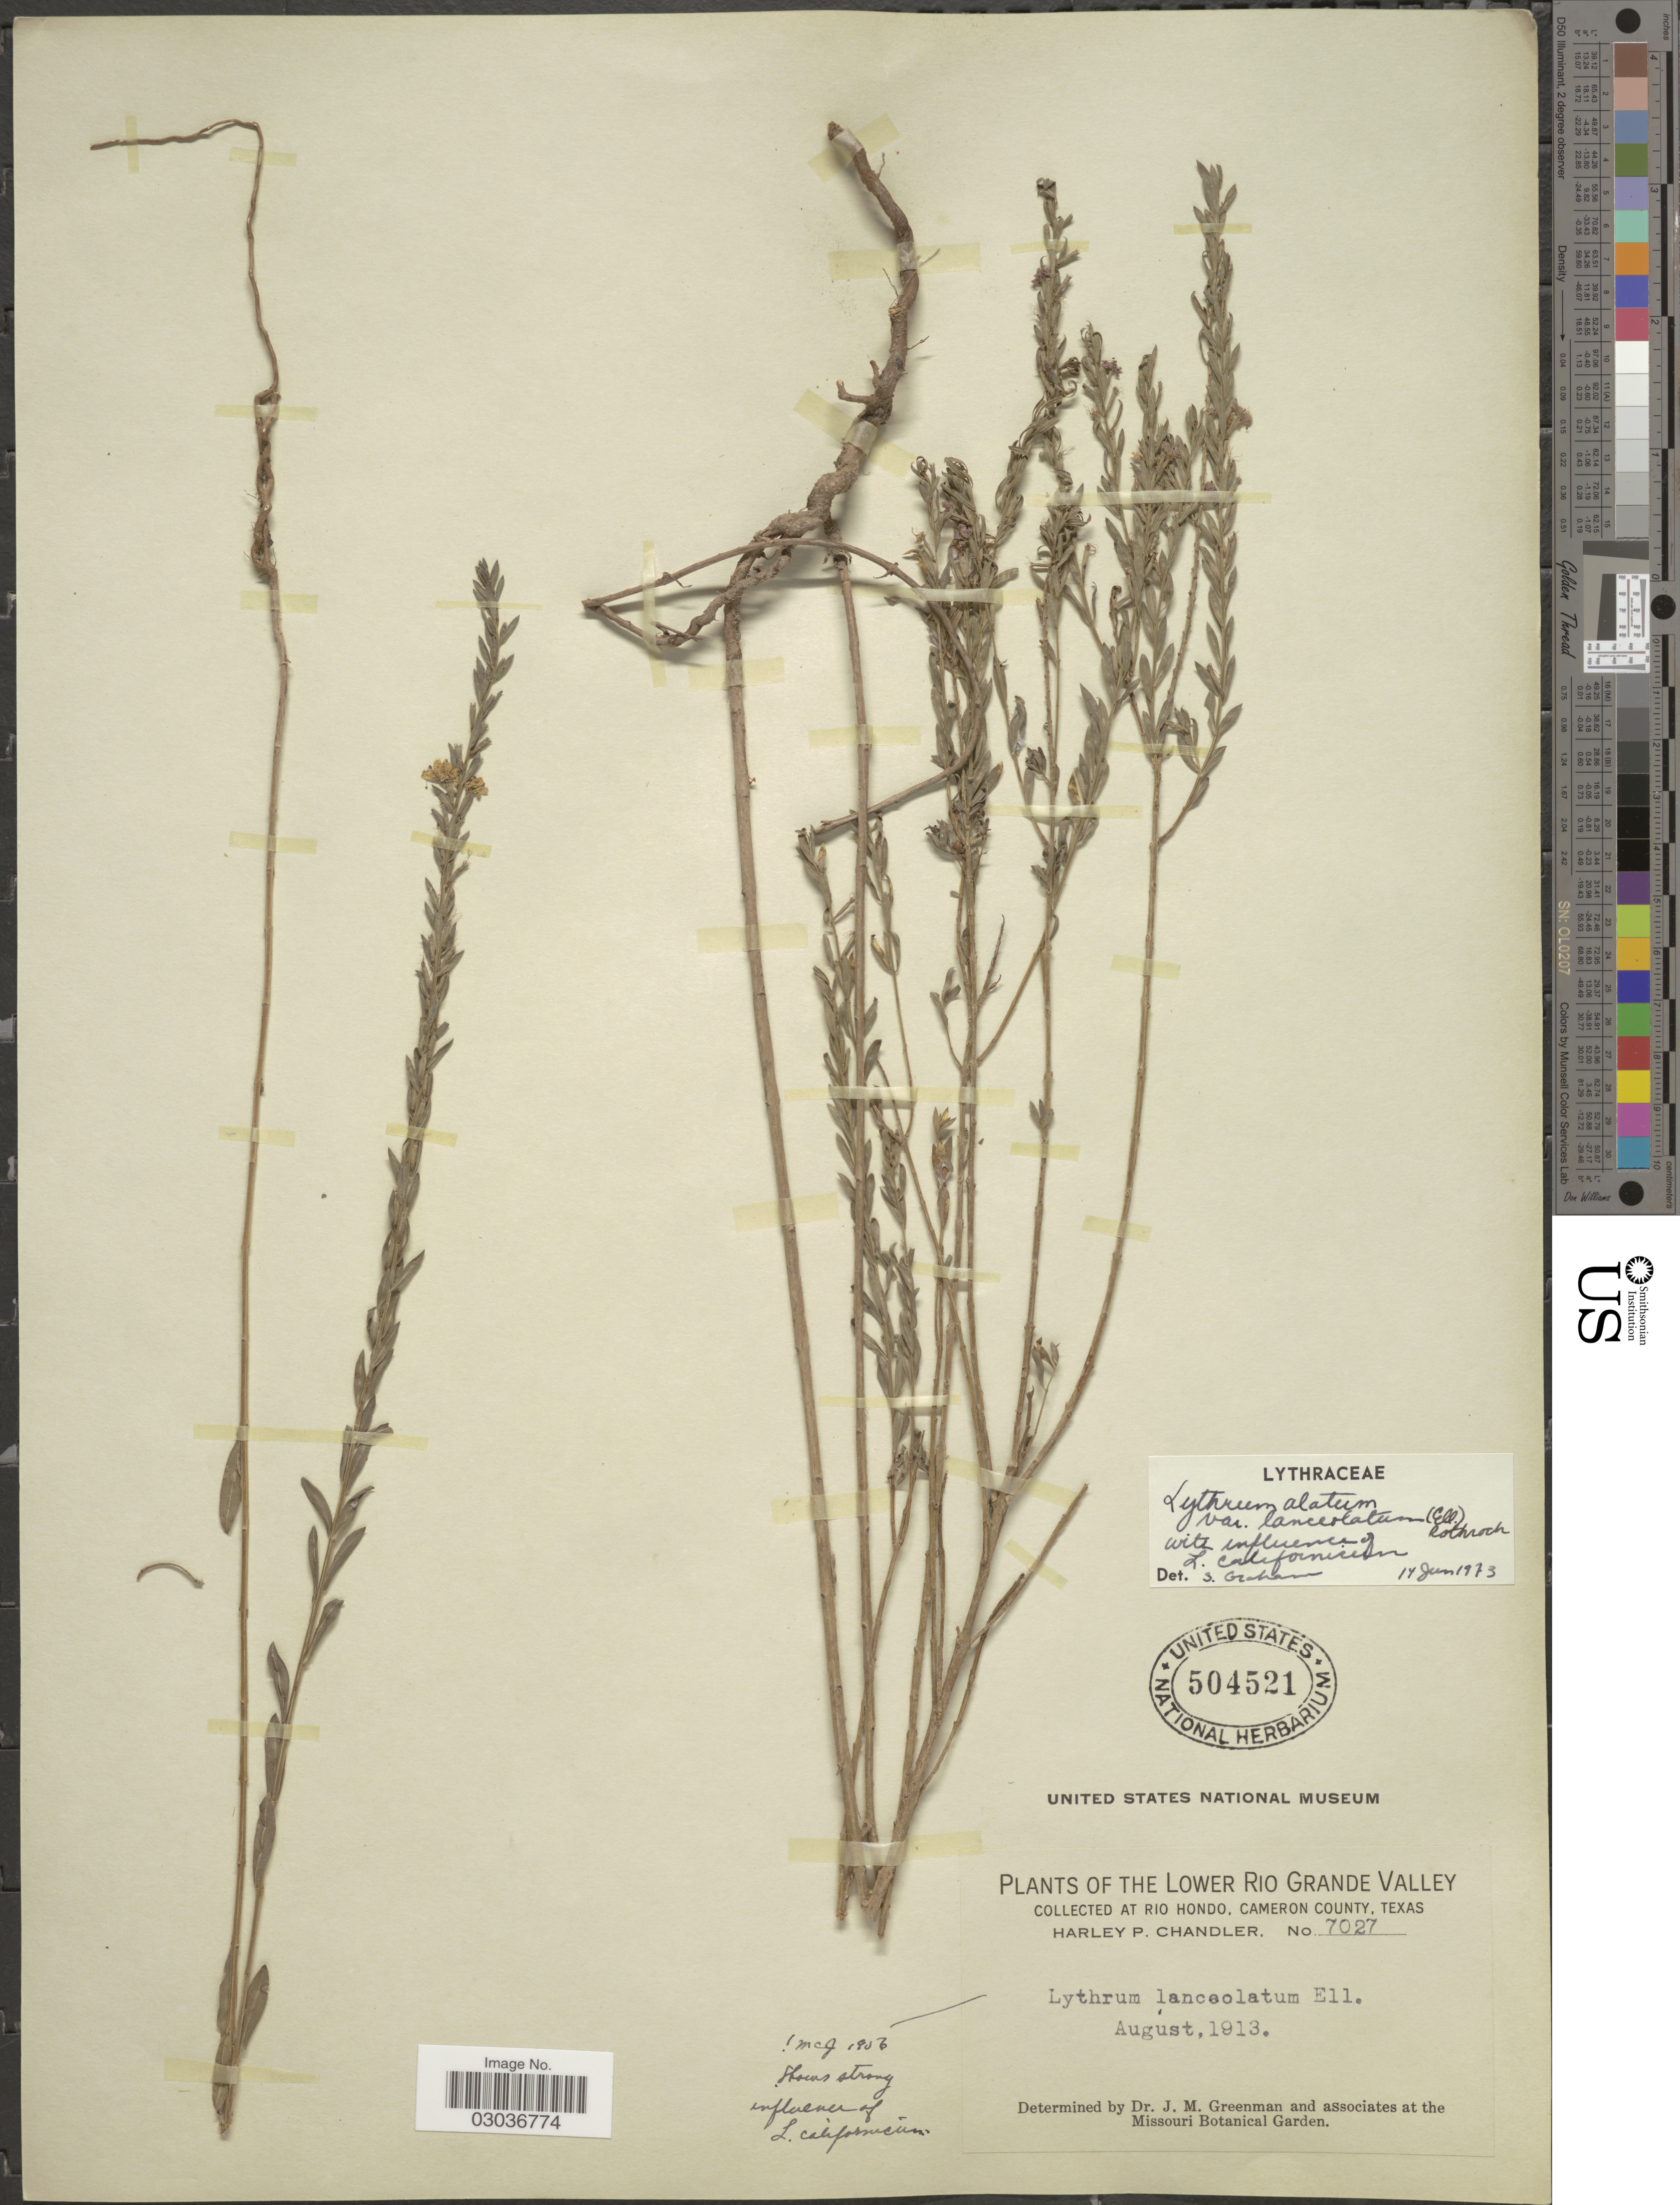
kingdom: Plantae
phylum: Tracheophyta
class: Magnoliopsida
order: Myrtales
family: Lythraceae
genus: Lythrum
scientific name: Lythrum alatum var. lanceolatum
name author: (Elliott) A. Gray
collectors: H. Chandler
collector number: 7027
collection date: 1913-08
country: United States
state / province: Texas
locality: Lower Rio Grande Valley, Collected at Rio Hondo, Cameron County.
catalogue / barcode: US 504521